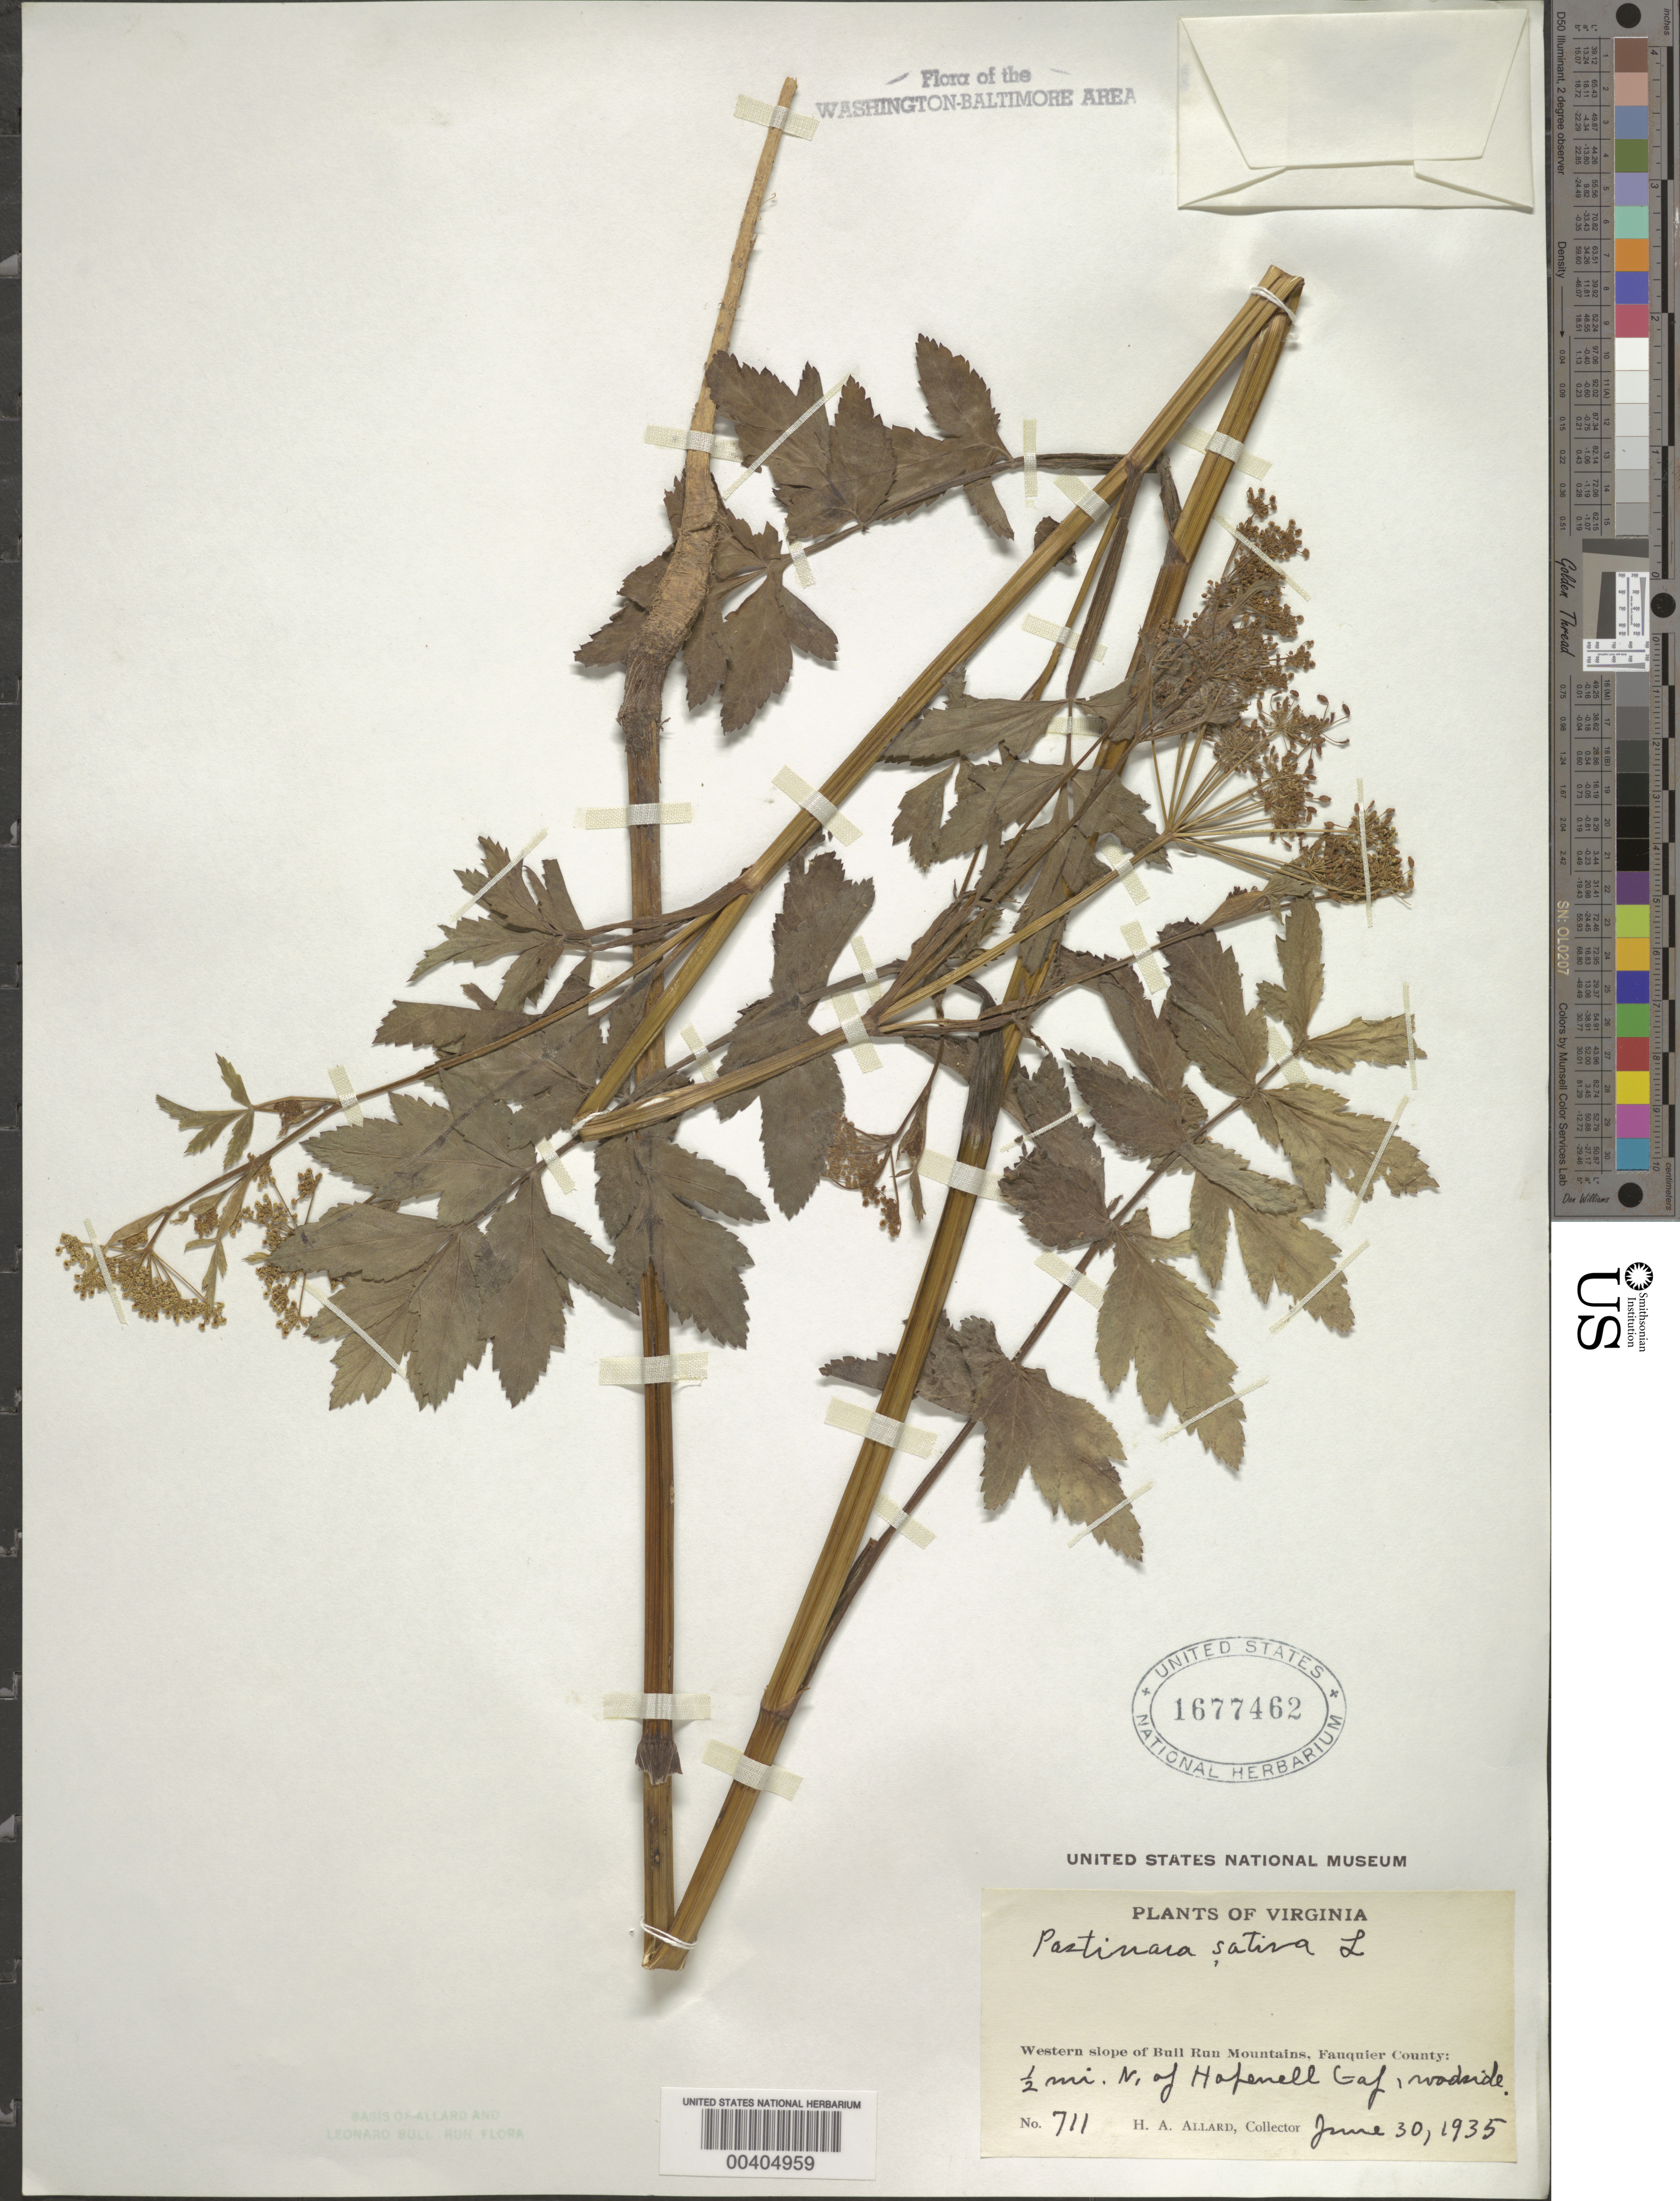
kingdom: Plantae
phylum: Tracheophyta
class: Magnoliopsida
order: Apiales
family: Apiaceae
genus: Pastinaca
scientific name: Pastinaca sativa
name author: L.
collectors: H. A. Allard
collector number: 711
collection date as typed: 30 Jun 1935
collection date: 1935-06-30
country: United States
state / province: Virginia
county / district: Fauquier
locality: North of Hopewell Gap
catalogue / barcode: US 1677462